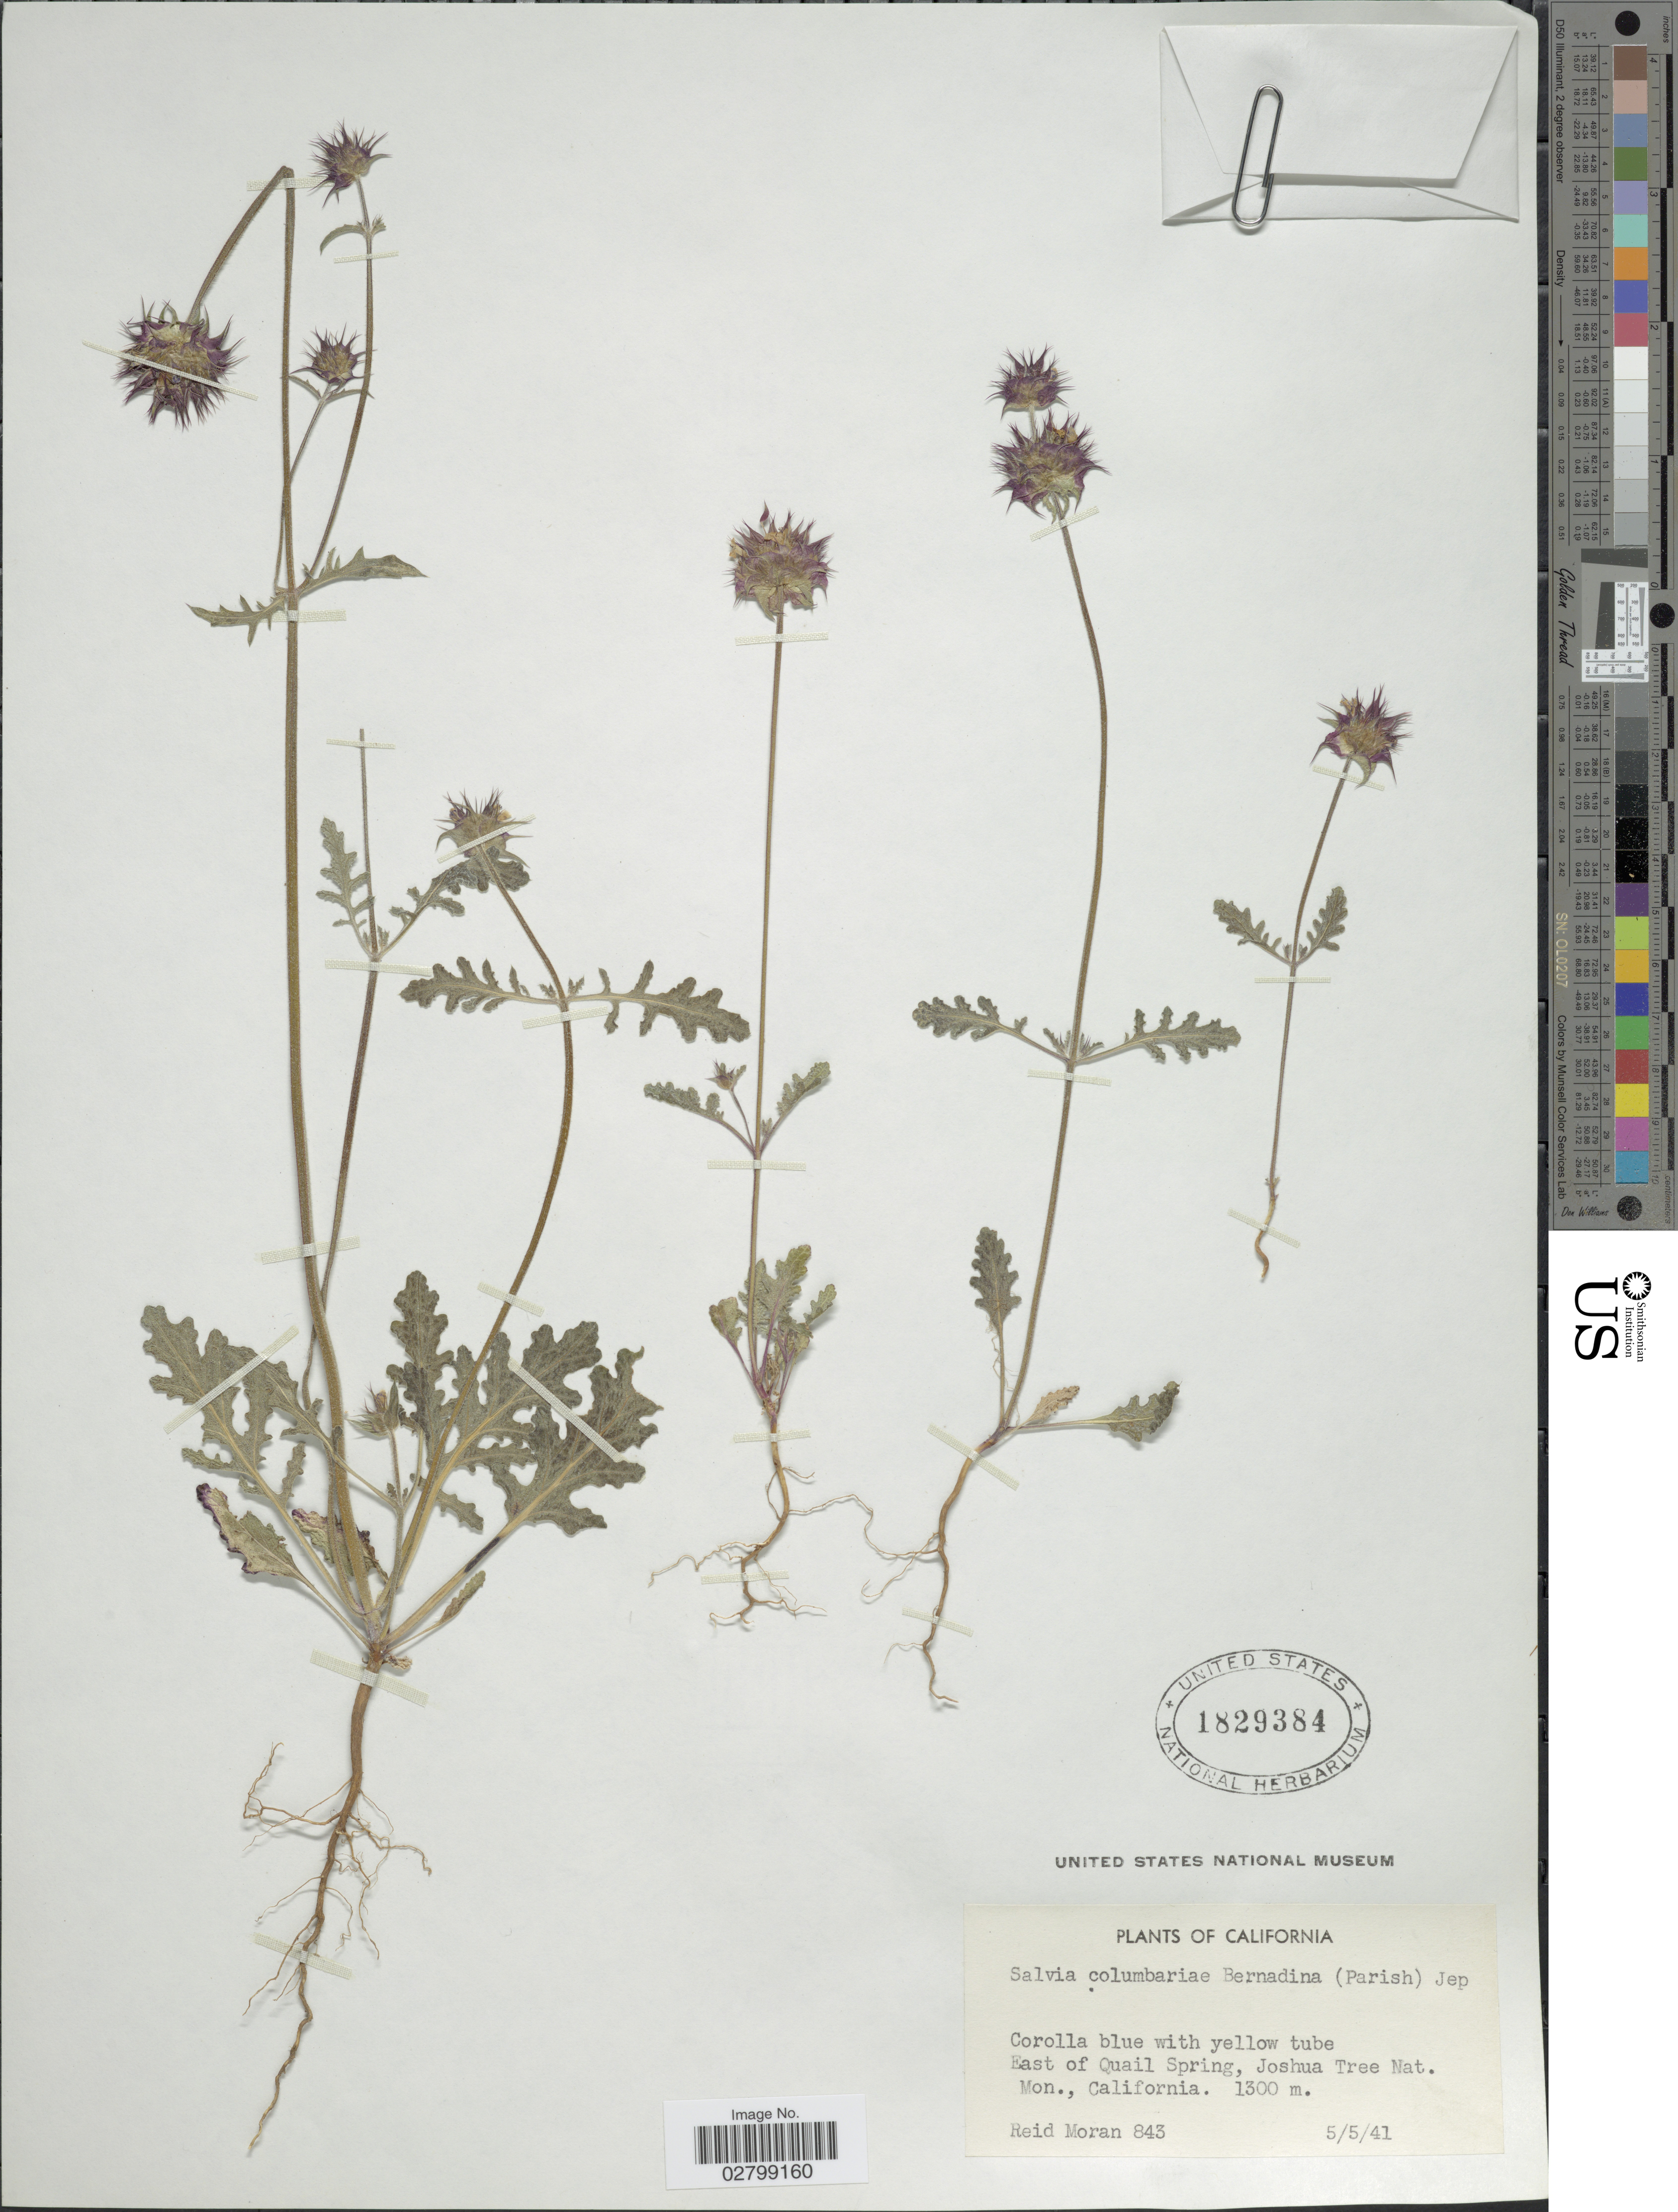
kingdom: Plantae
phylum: Tracheophyta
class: Magnoliopsida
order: Lamiales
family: Lamiaceae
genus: Salvia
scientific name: Salvia columbariae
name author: Benth.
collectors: R. V. Moran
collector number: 843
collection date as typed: Transcribed d/m/y: 5/5/41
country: United States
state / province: California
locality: East of Quail Spring, Joshua Tree Nat. Mon.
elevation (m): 1300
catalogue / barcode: US 1829384